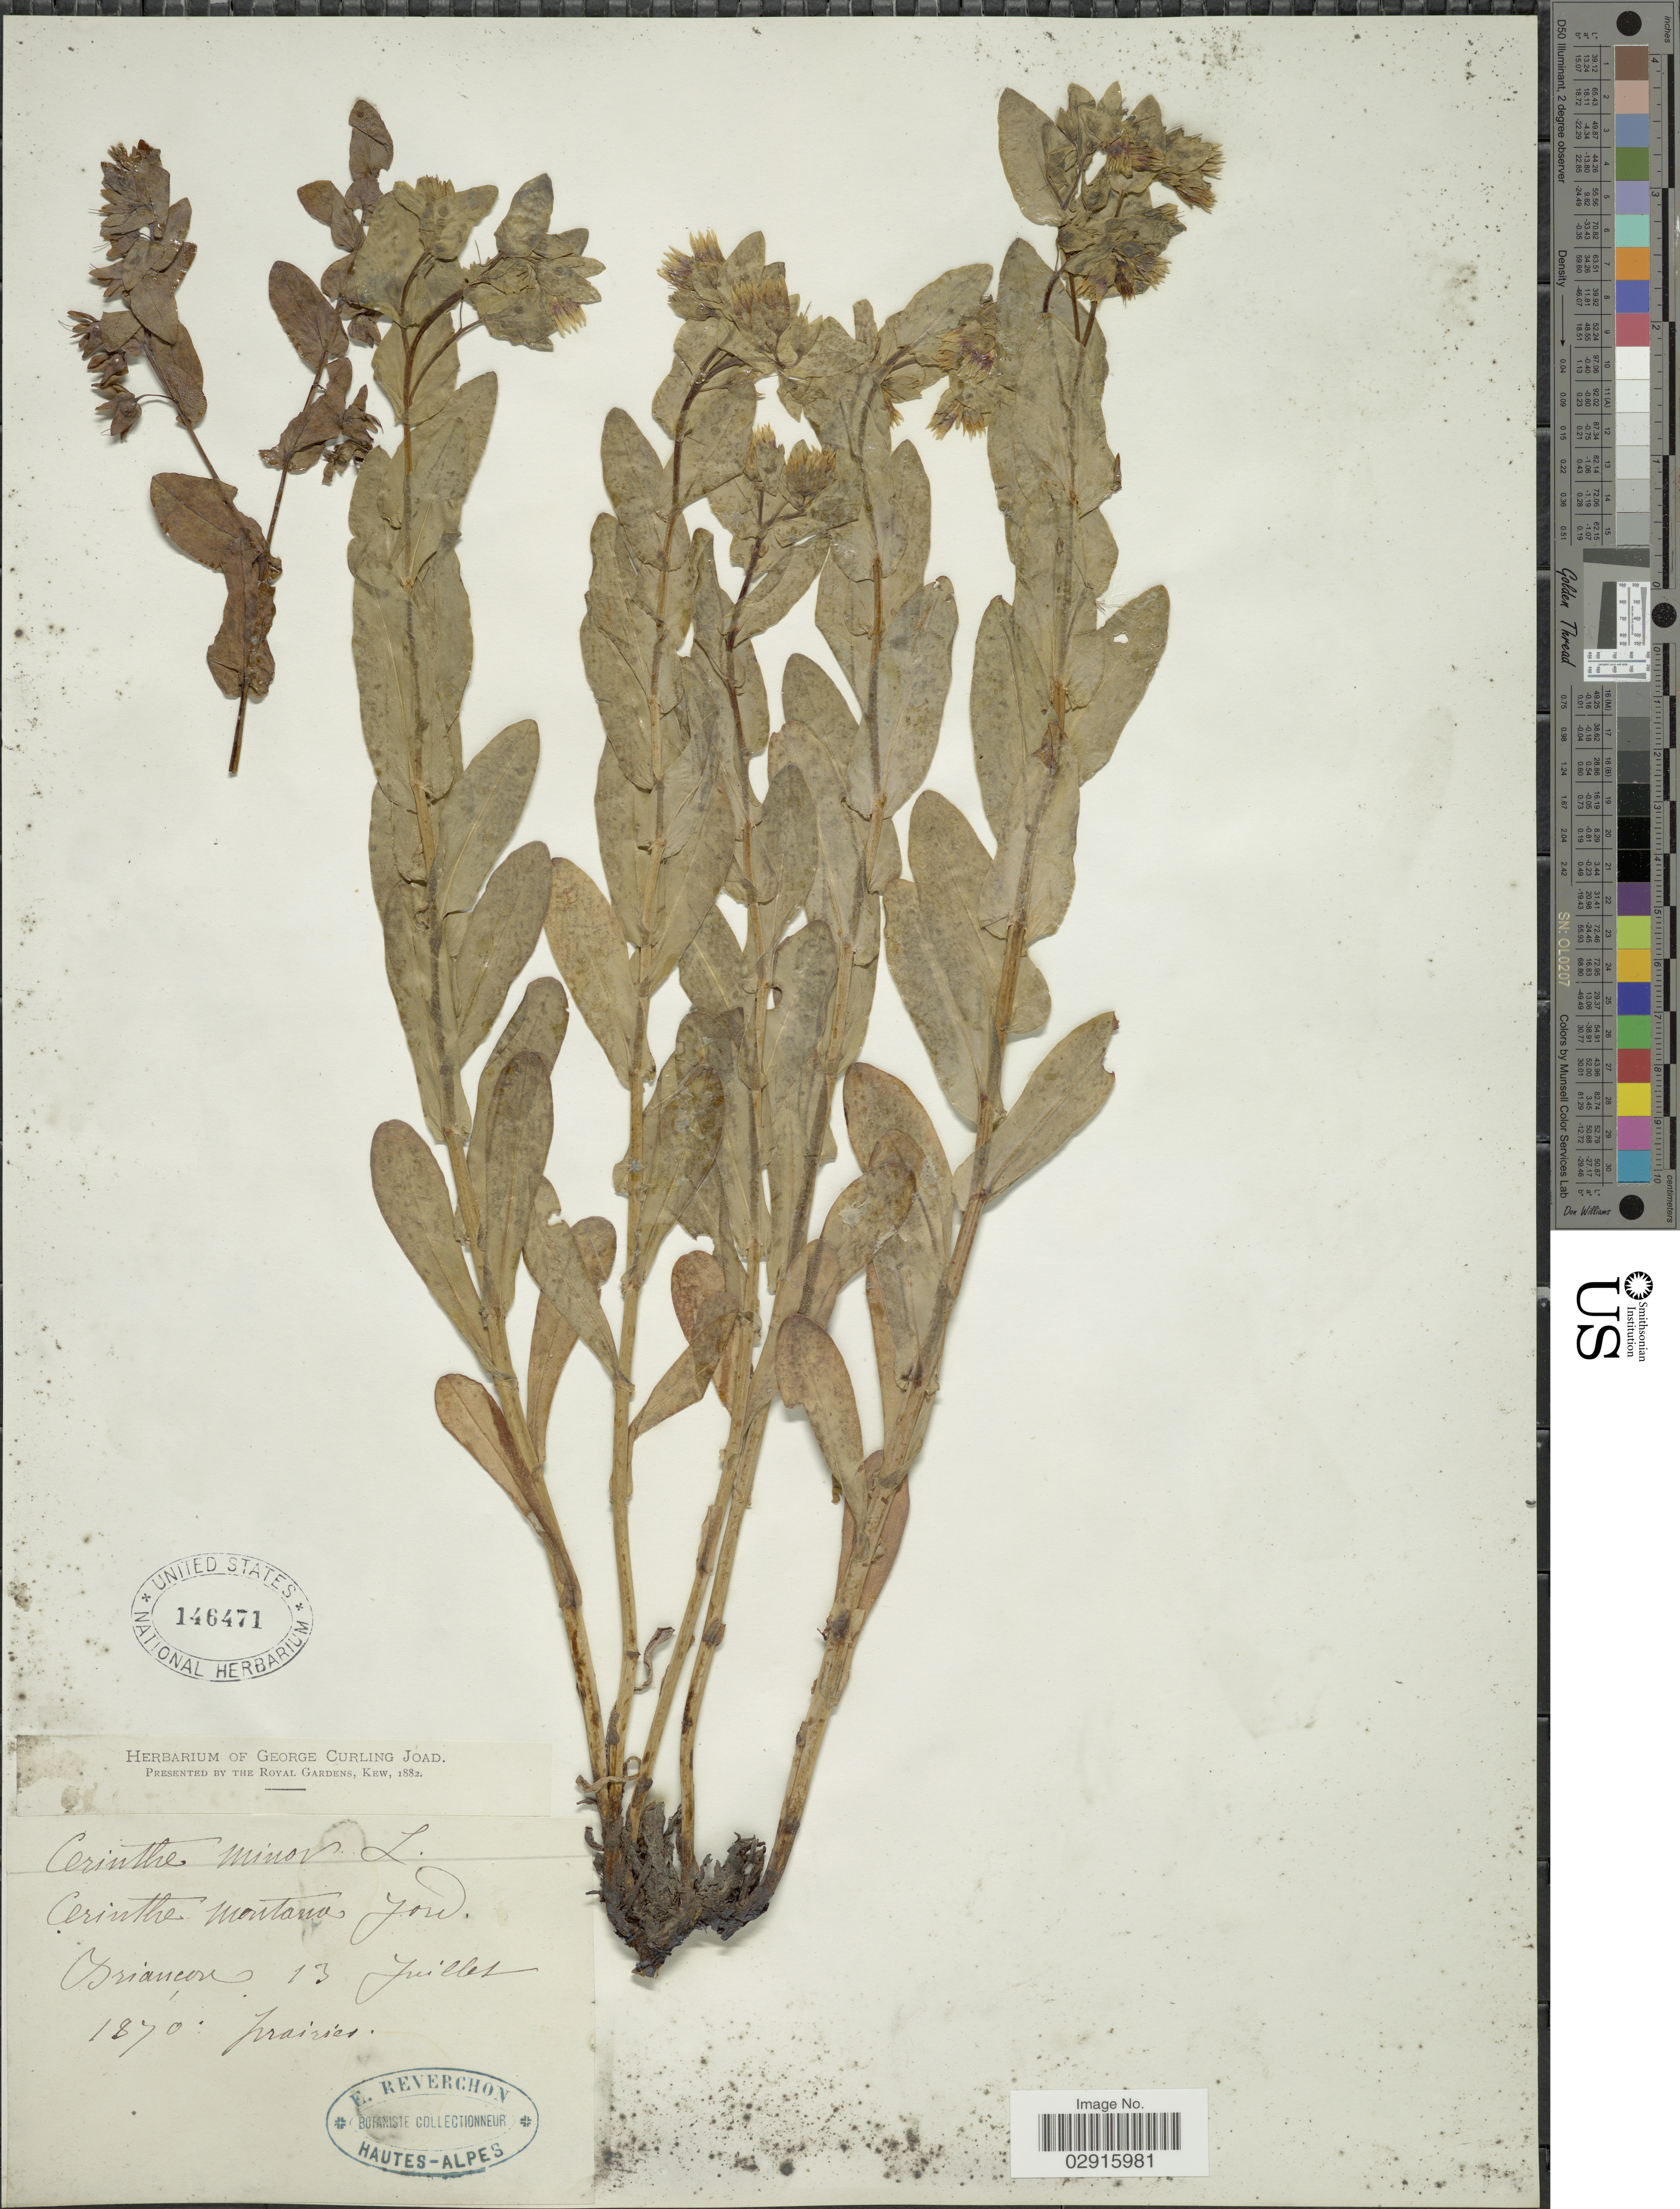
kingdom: Plantae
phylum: Tracheophyta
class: Magnoliopsida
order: Boraginales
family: Boraginaceae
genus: Cerinthe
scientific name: Cerinthe minor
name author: L.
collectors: E. Reverchon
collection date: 1870-07-13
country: France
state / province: Provence-Alpes-Côte d'Azur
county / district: Hautes-Alpes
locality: Briancon, hautes-Alpes.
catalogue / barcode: US 146471